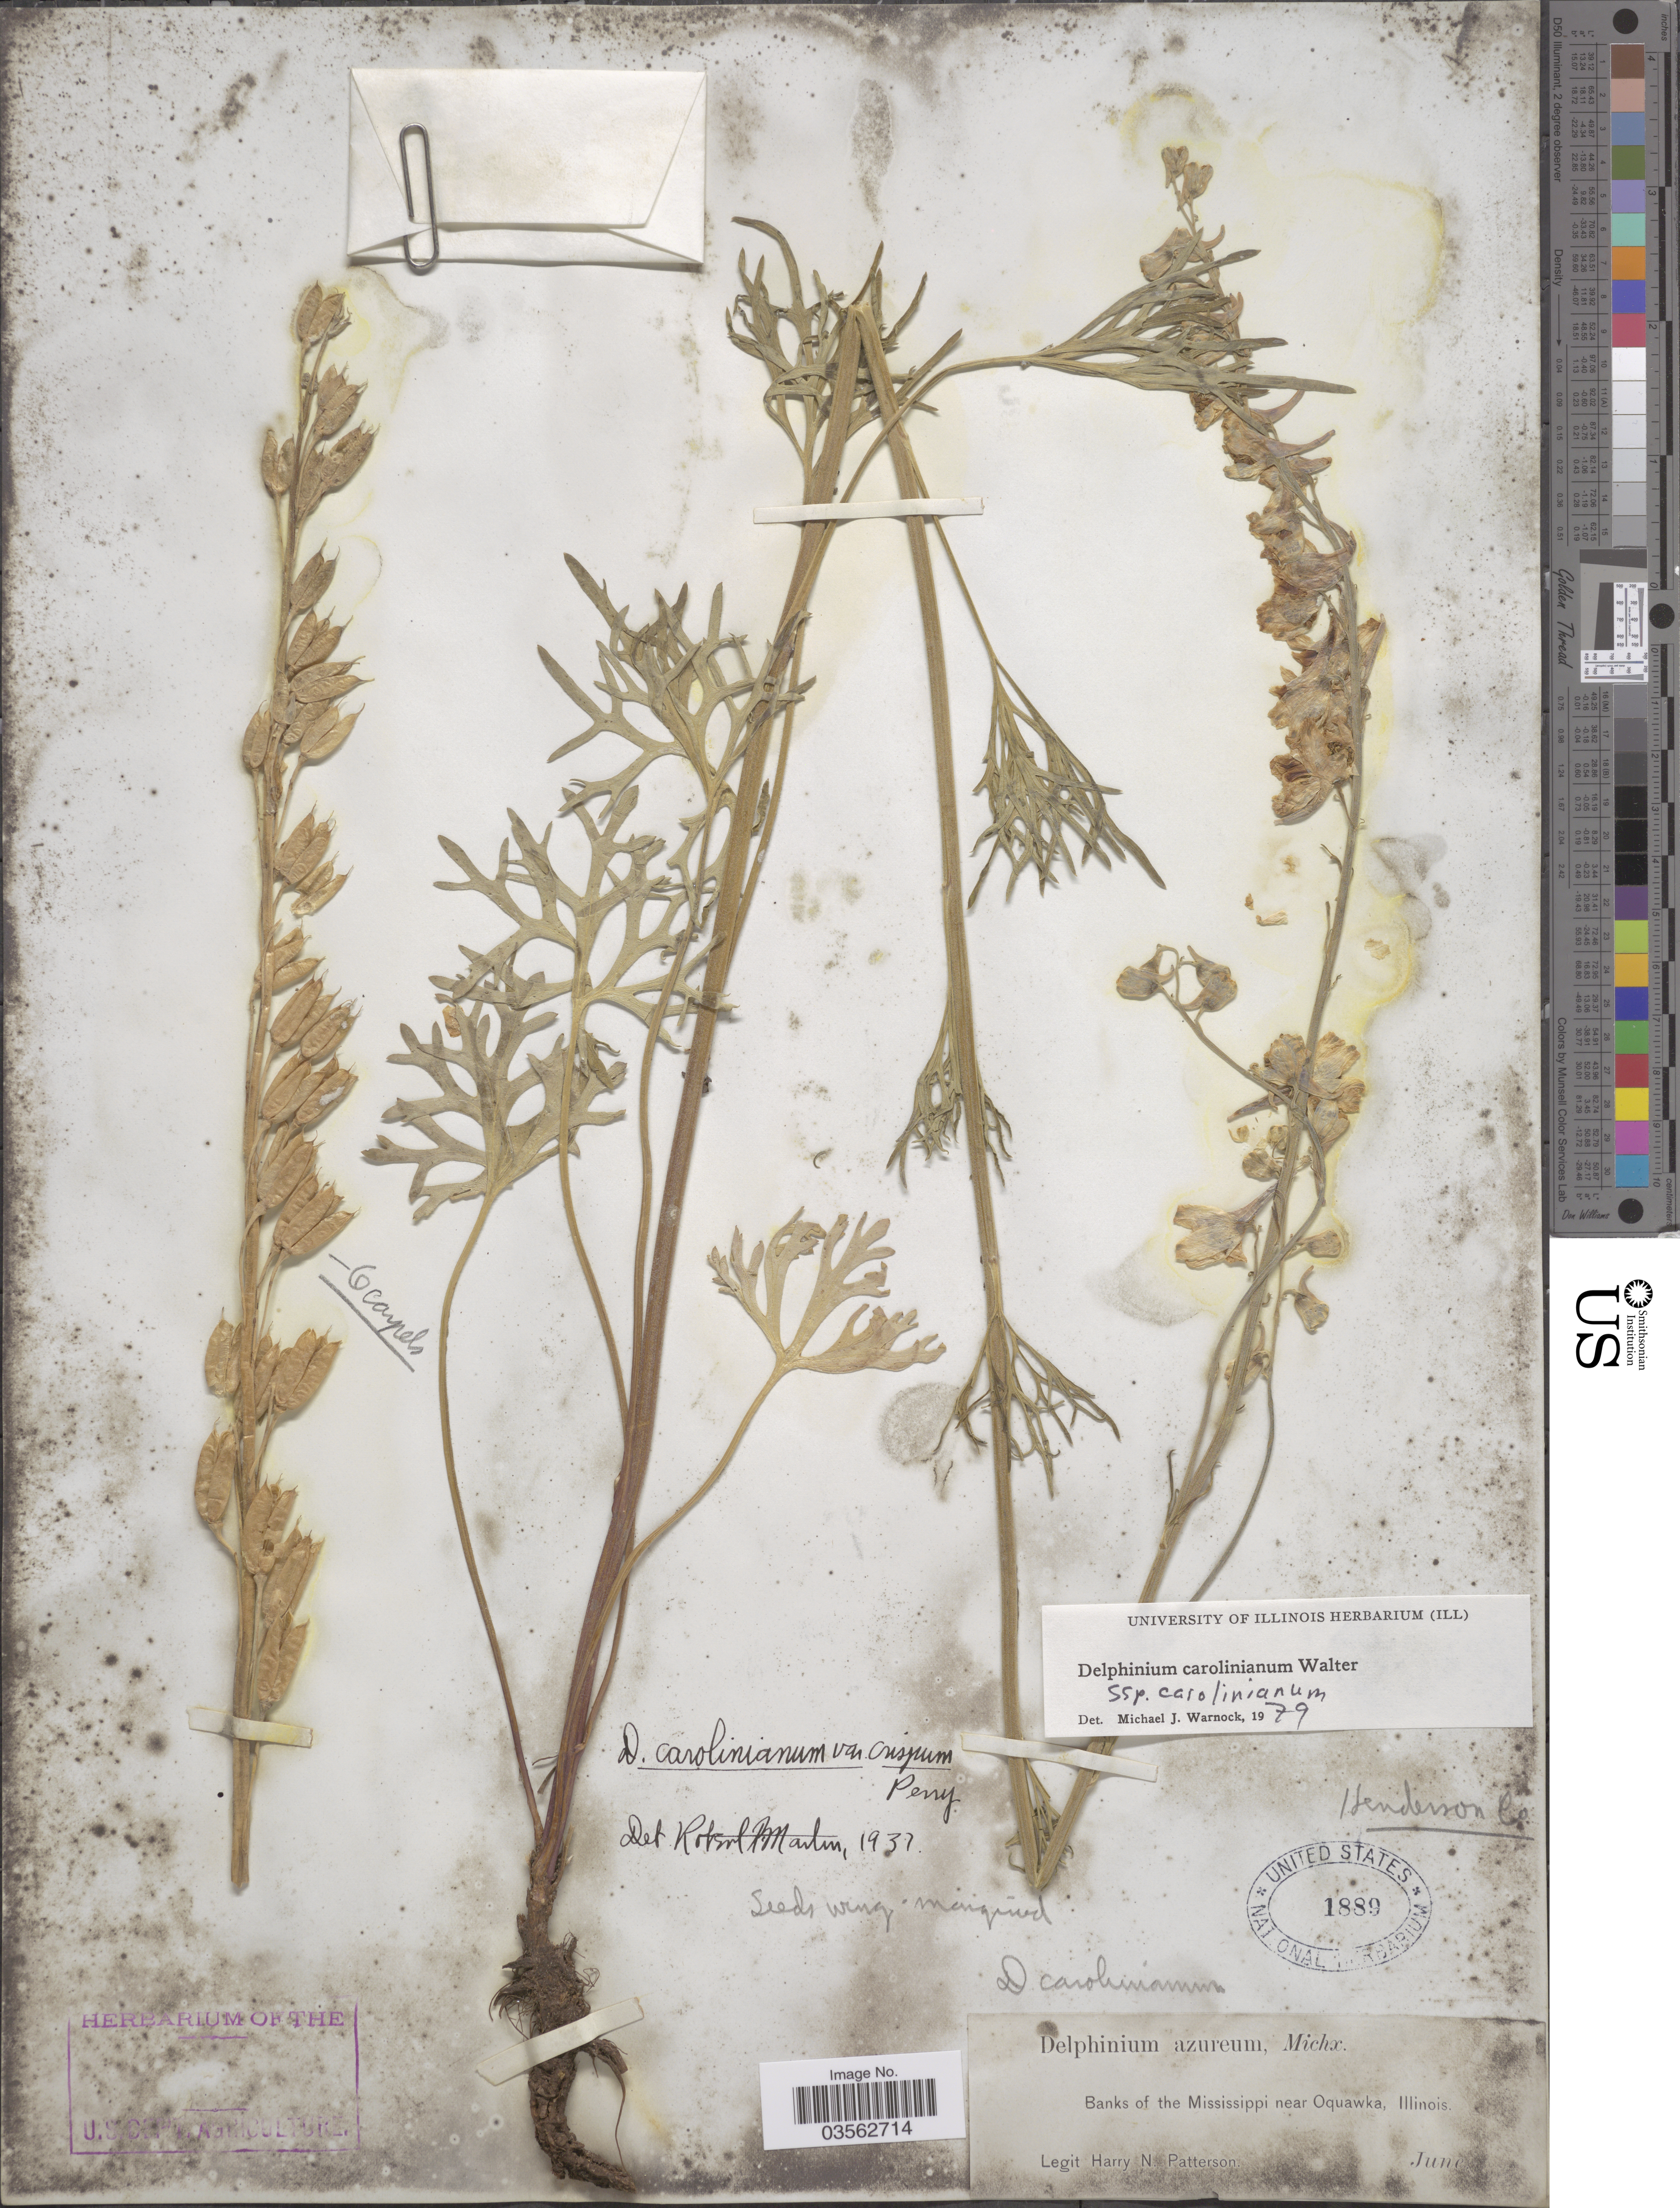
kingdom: Plantae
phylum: Tracheophyta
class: Magnoliopsida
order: Ranunculales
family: Ranunculaceae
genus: Delphinium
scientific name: Delphinium carolinianum subsp. carolinianum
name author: Walter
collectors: H. N. Patterson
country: United States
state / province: Illinois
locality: Banks of the Mississippi near Oquawka. Henderson Co.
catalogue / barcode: US 1889